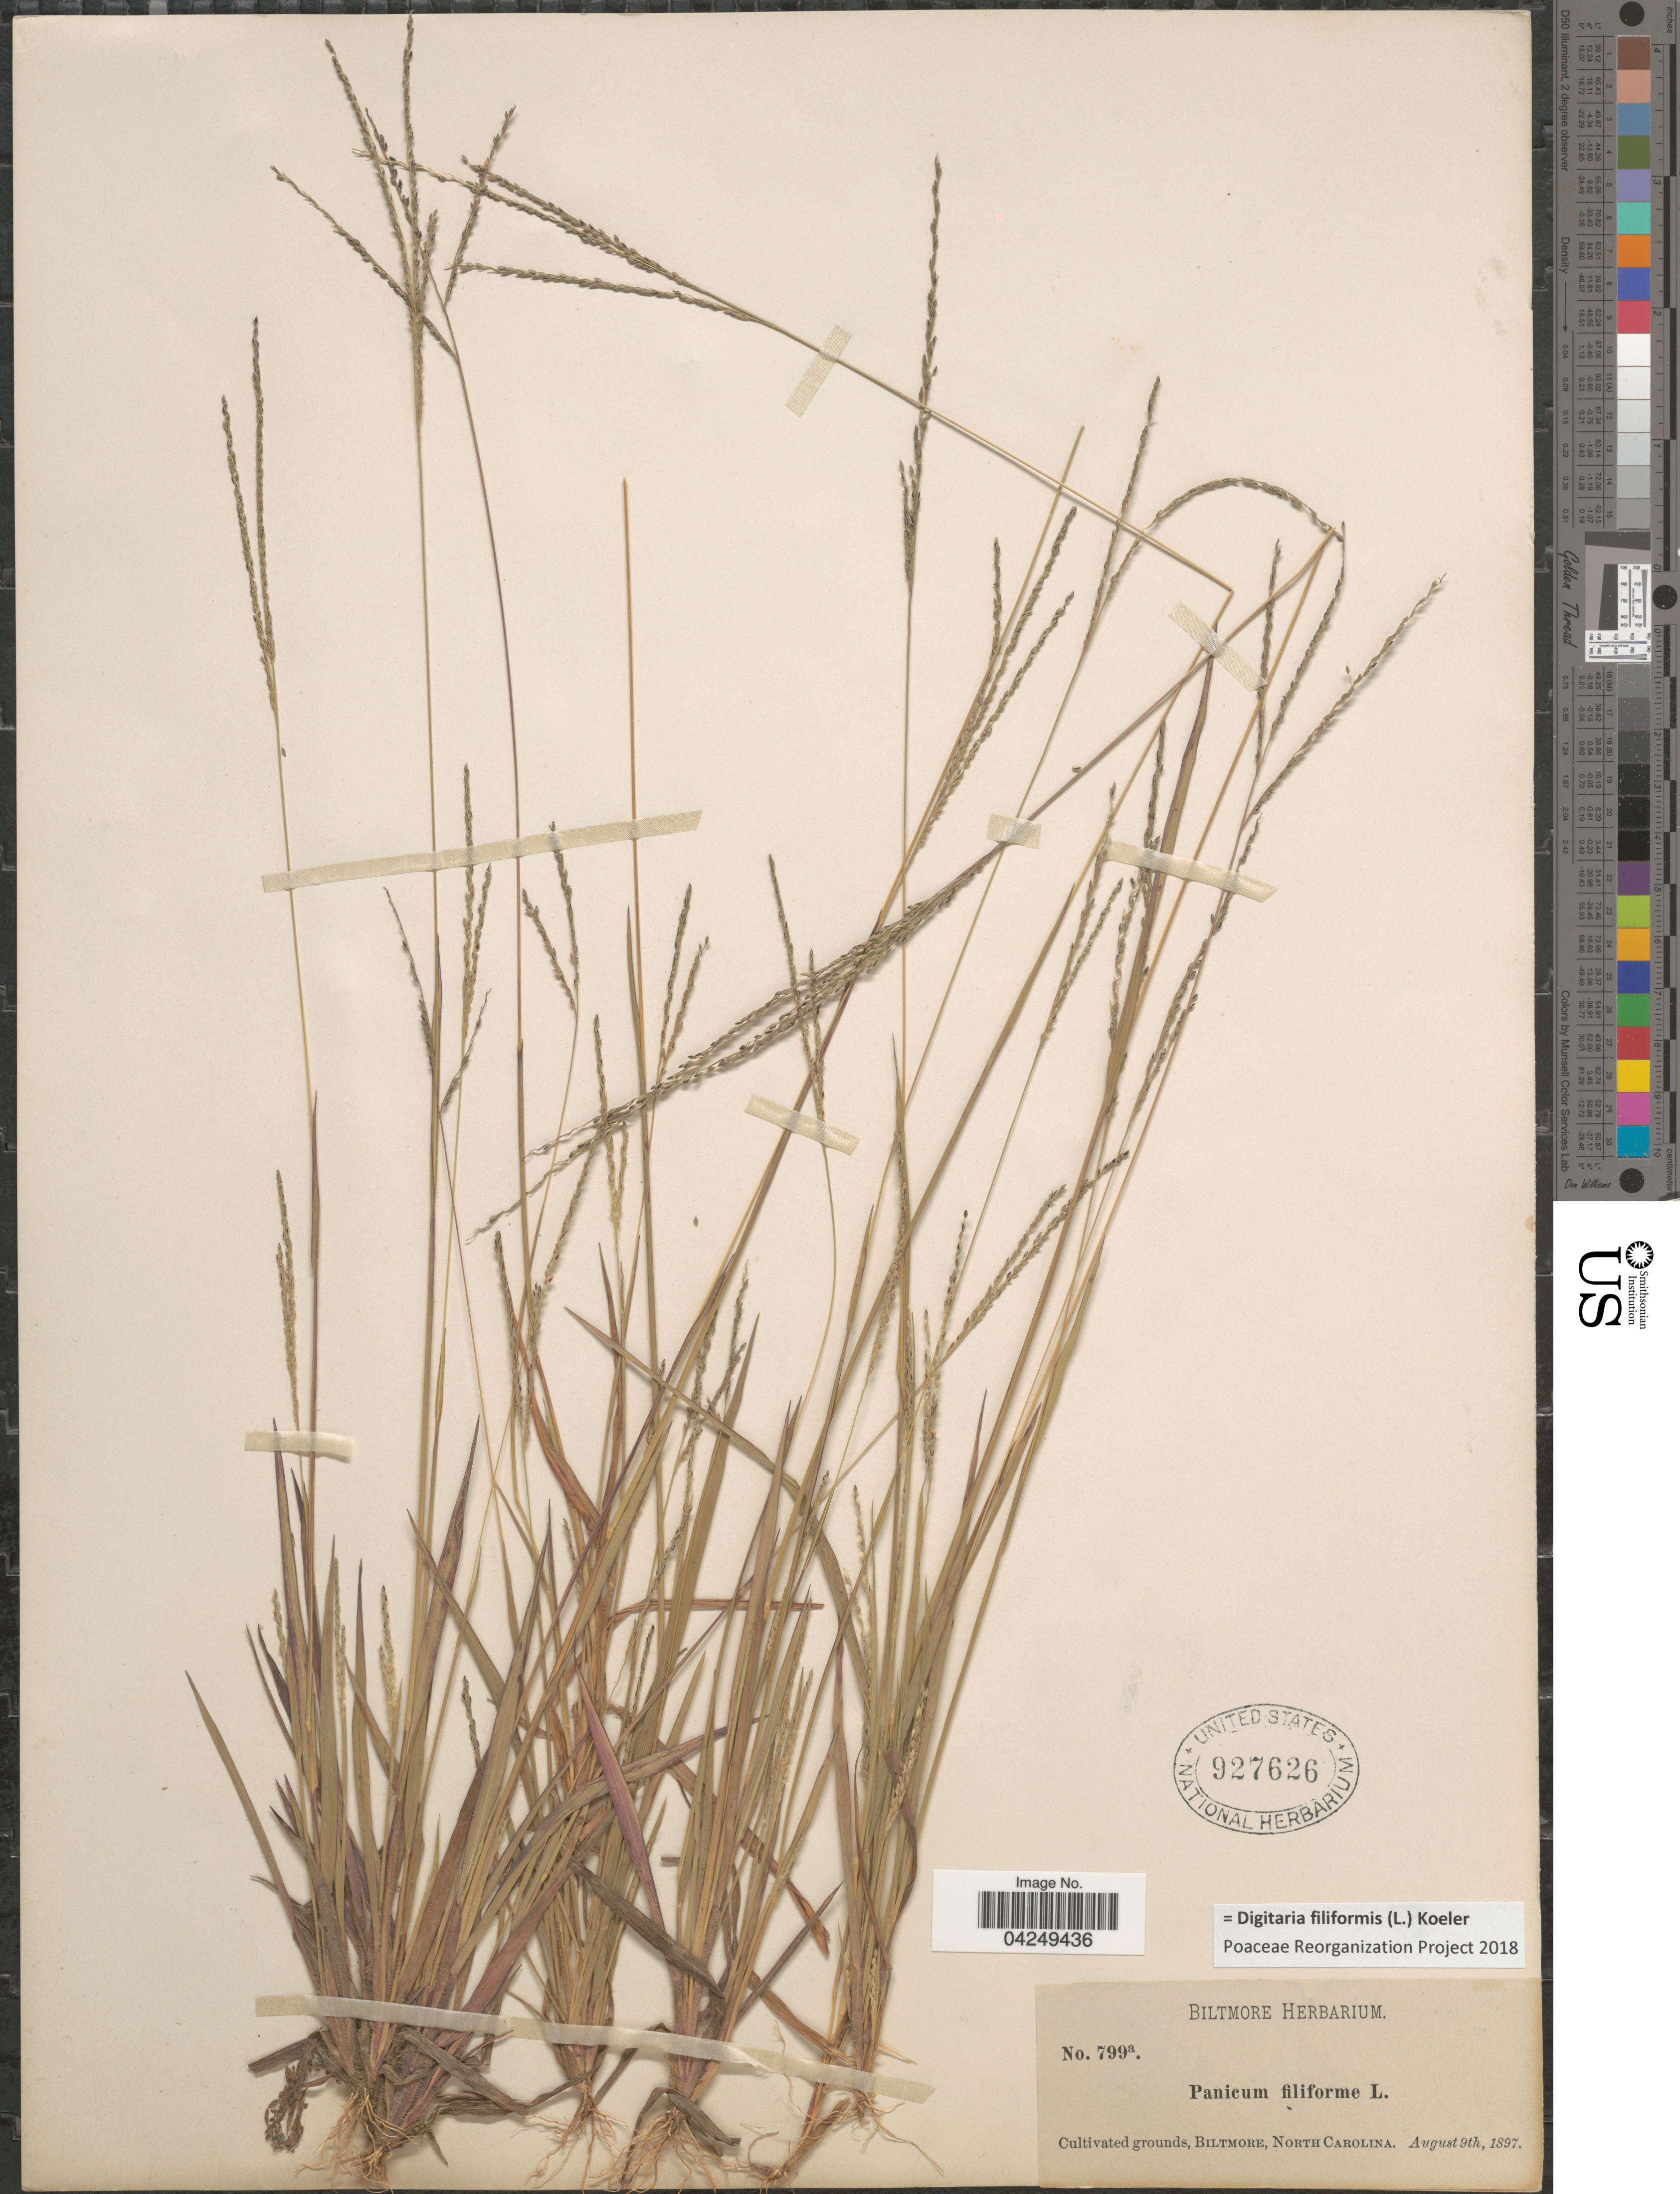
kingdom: Plantae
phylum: Tracheophyta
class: Liliopsida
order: Poales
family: Poaceae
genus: Digitaria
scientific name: Digitaria filiformis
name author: (L.) Koeler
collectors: ex herb. Biltmore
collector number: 799a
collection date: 1897-08-09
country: United States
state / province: North Carolina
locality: Cultivated grounds, Biltmore.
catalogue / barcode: US 927626